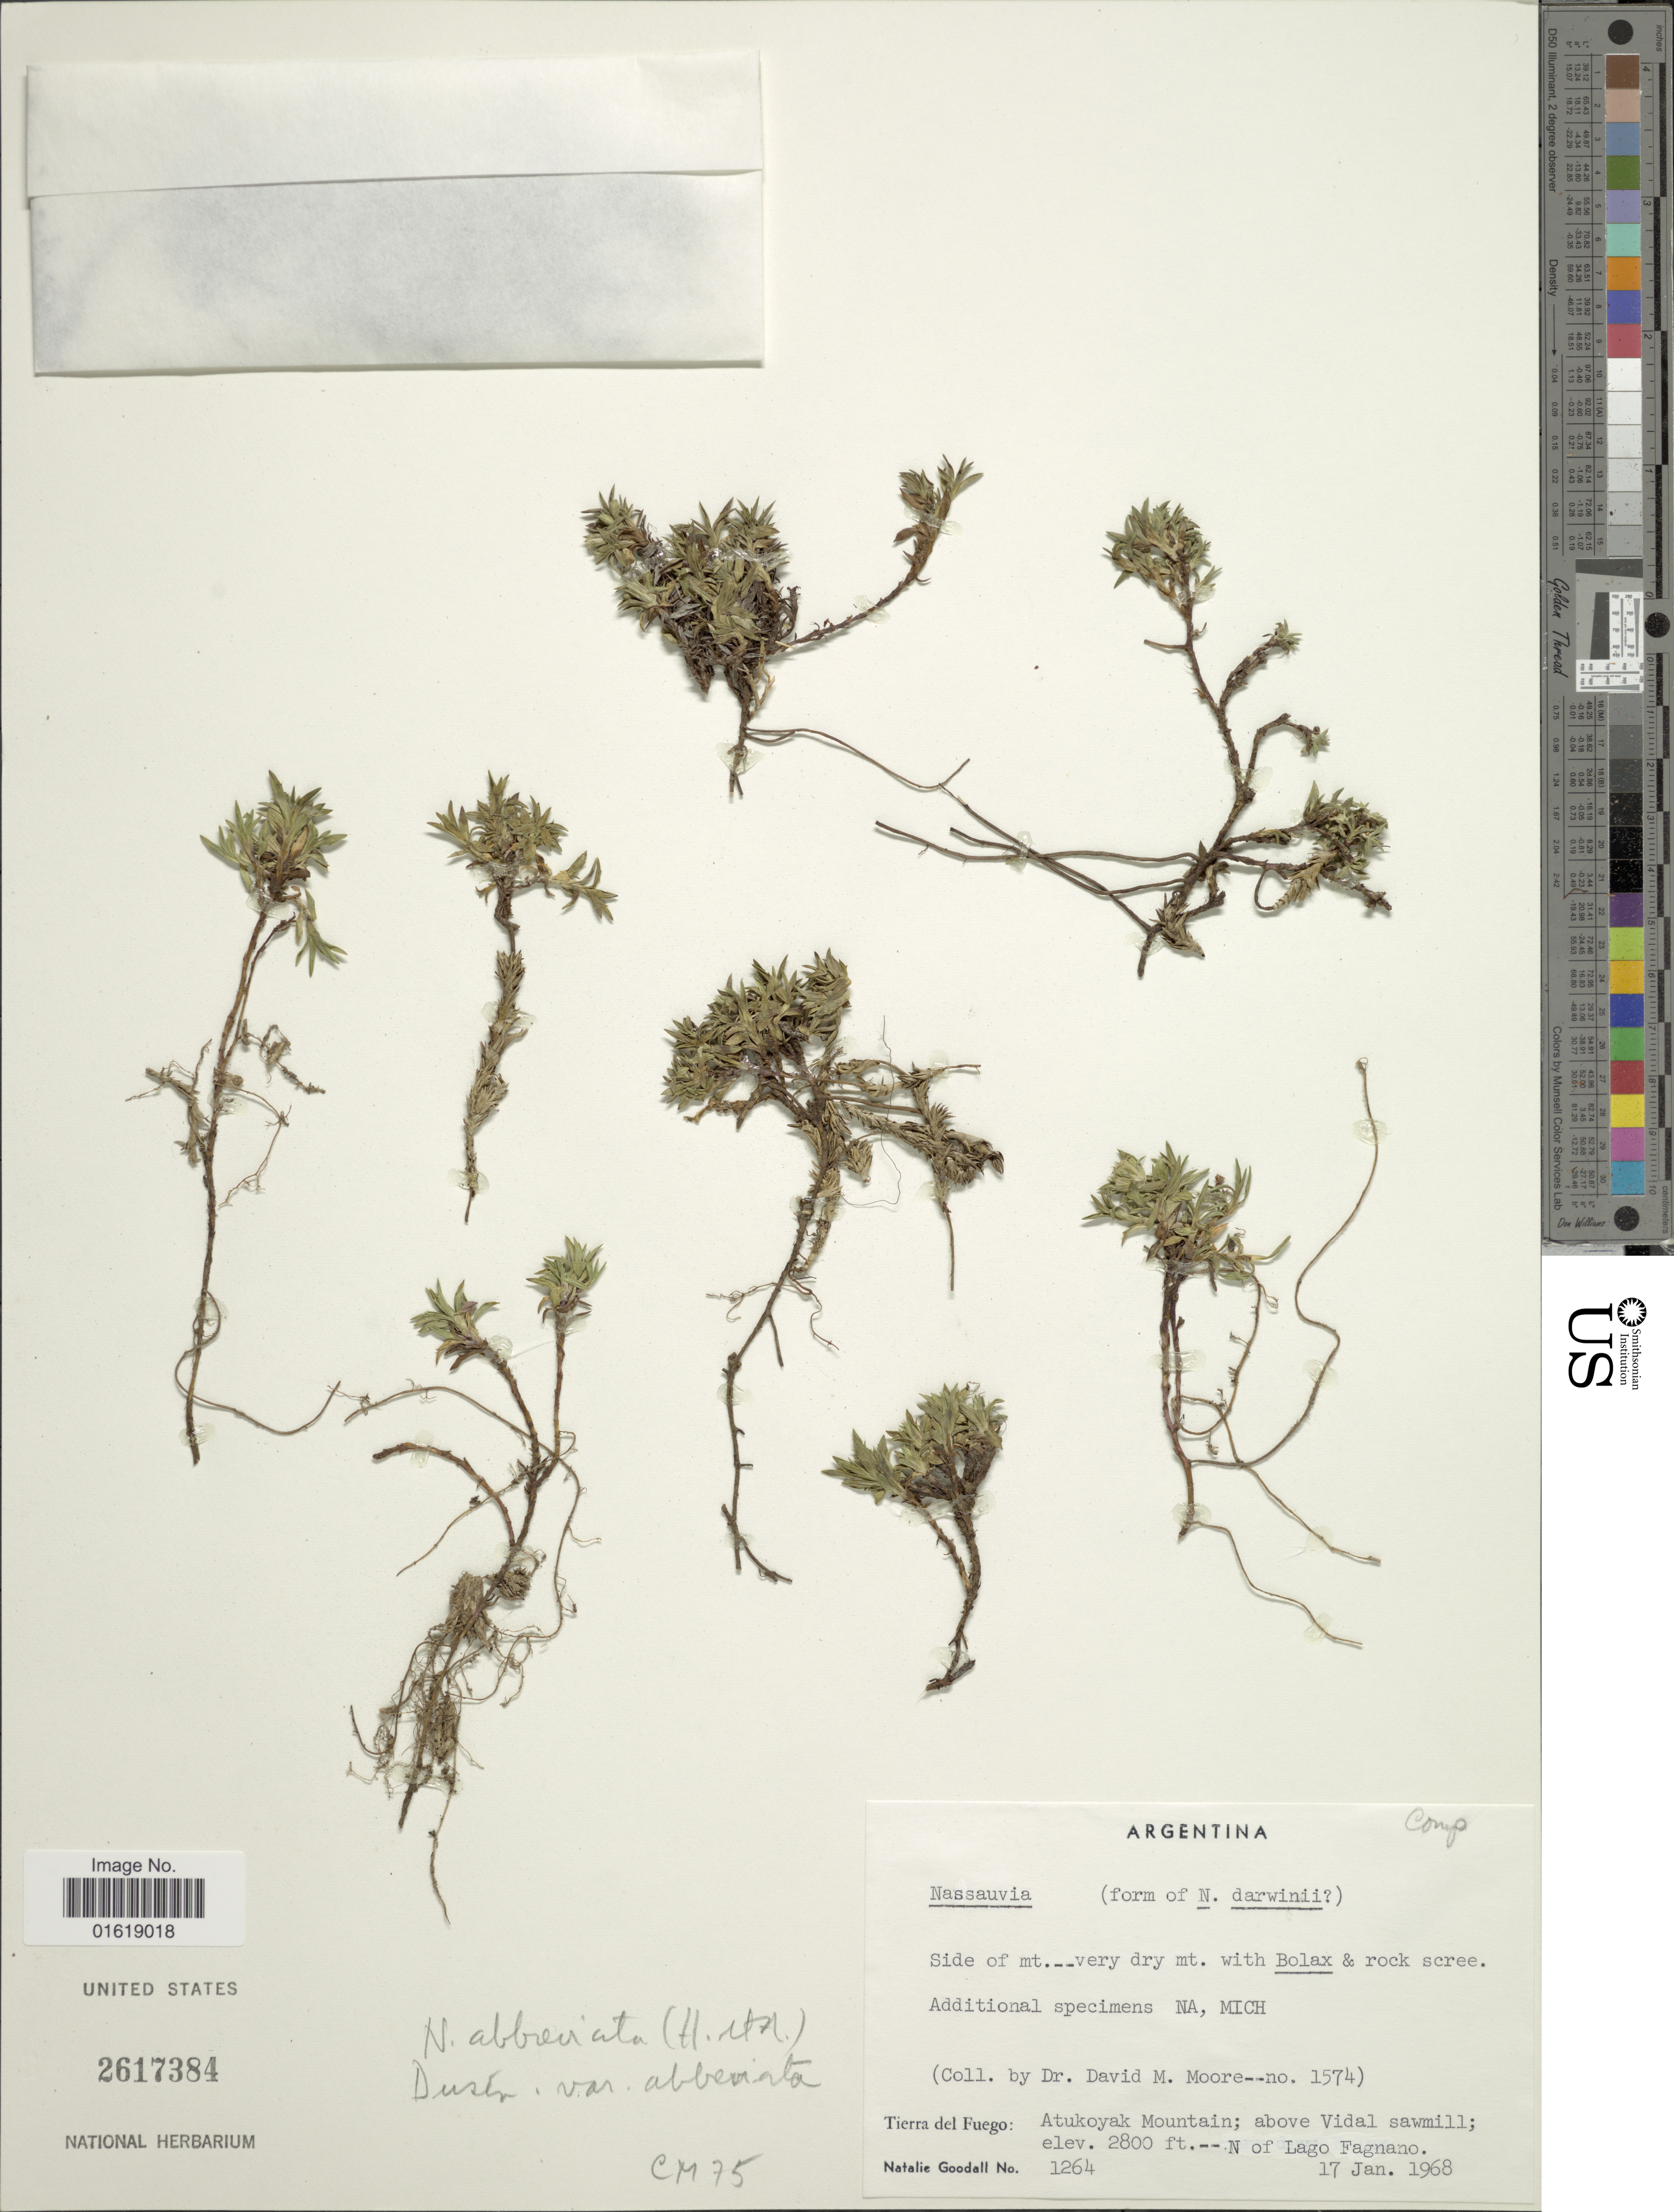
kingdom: Plantae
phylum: Tracheophyta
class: Magnoliopsida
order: Asterales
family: Asteraceae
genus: Nassauvia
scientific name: Nassauvia aculeata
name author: (Less.) Poepp. & Endl.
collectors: N. Goodall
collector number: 1264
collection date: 1968-01-17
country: Argentina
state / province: Tierra del Fuego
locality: Atukoyak Mountain; above Vidal sawmill; N of Lago Fagnano.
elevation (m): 853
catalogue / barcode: US 2617384